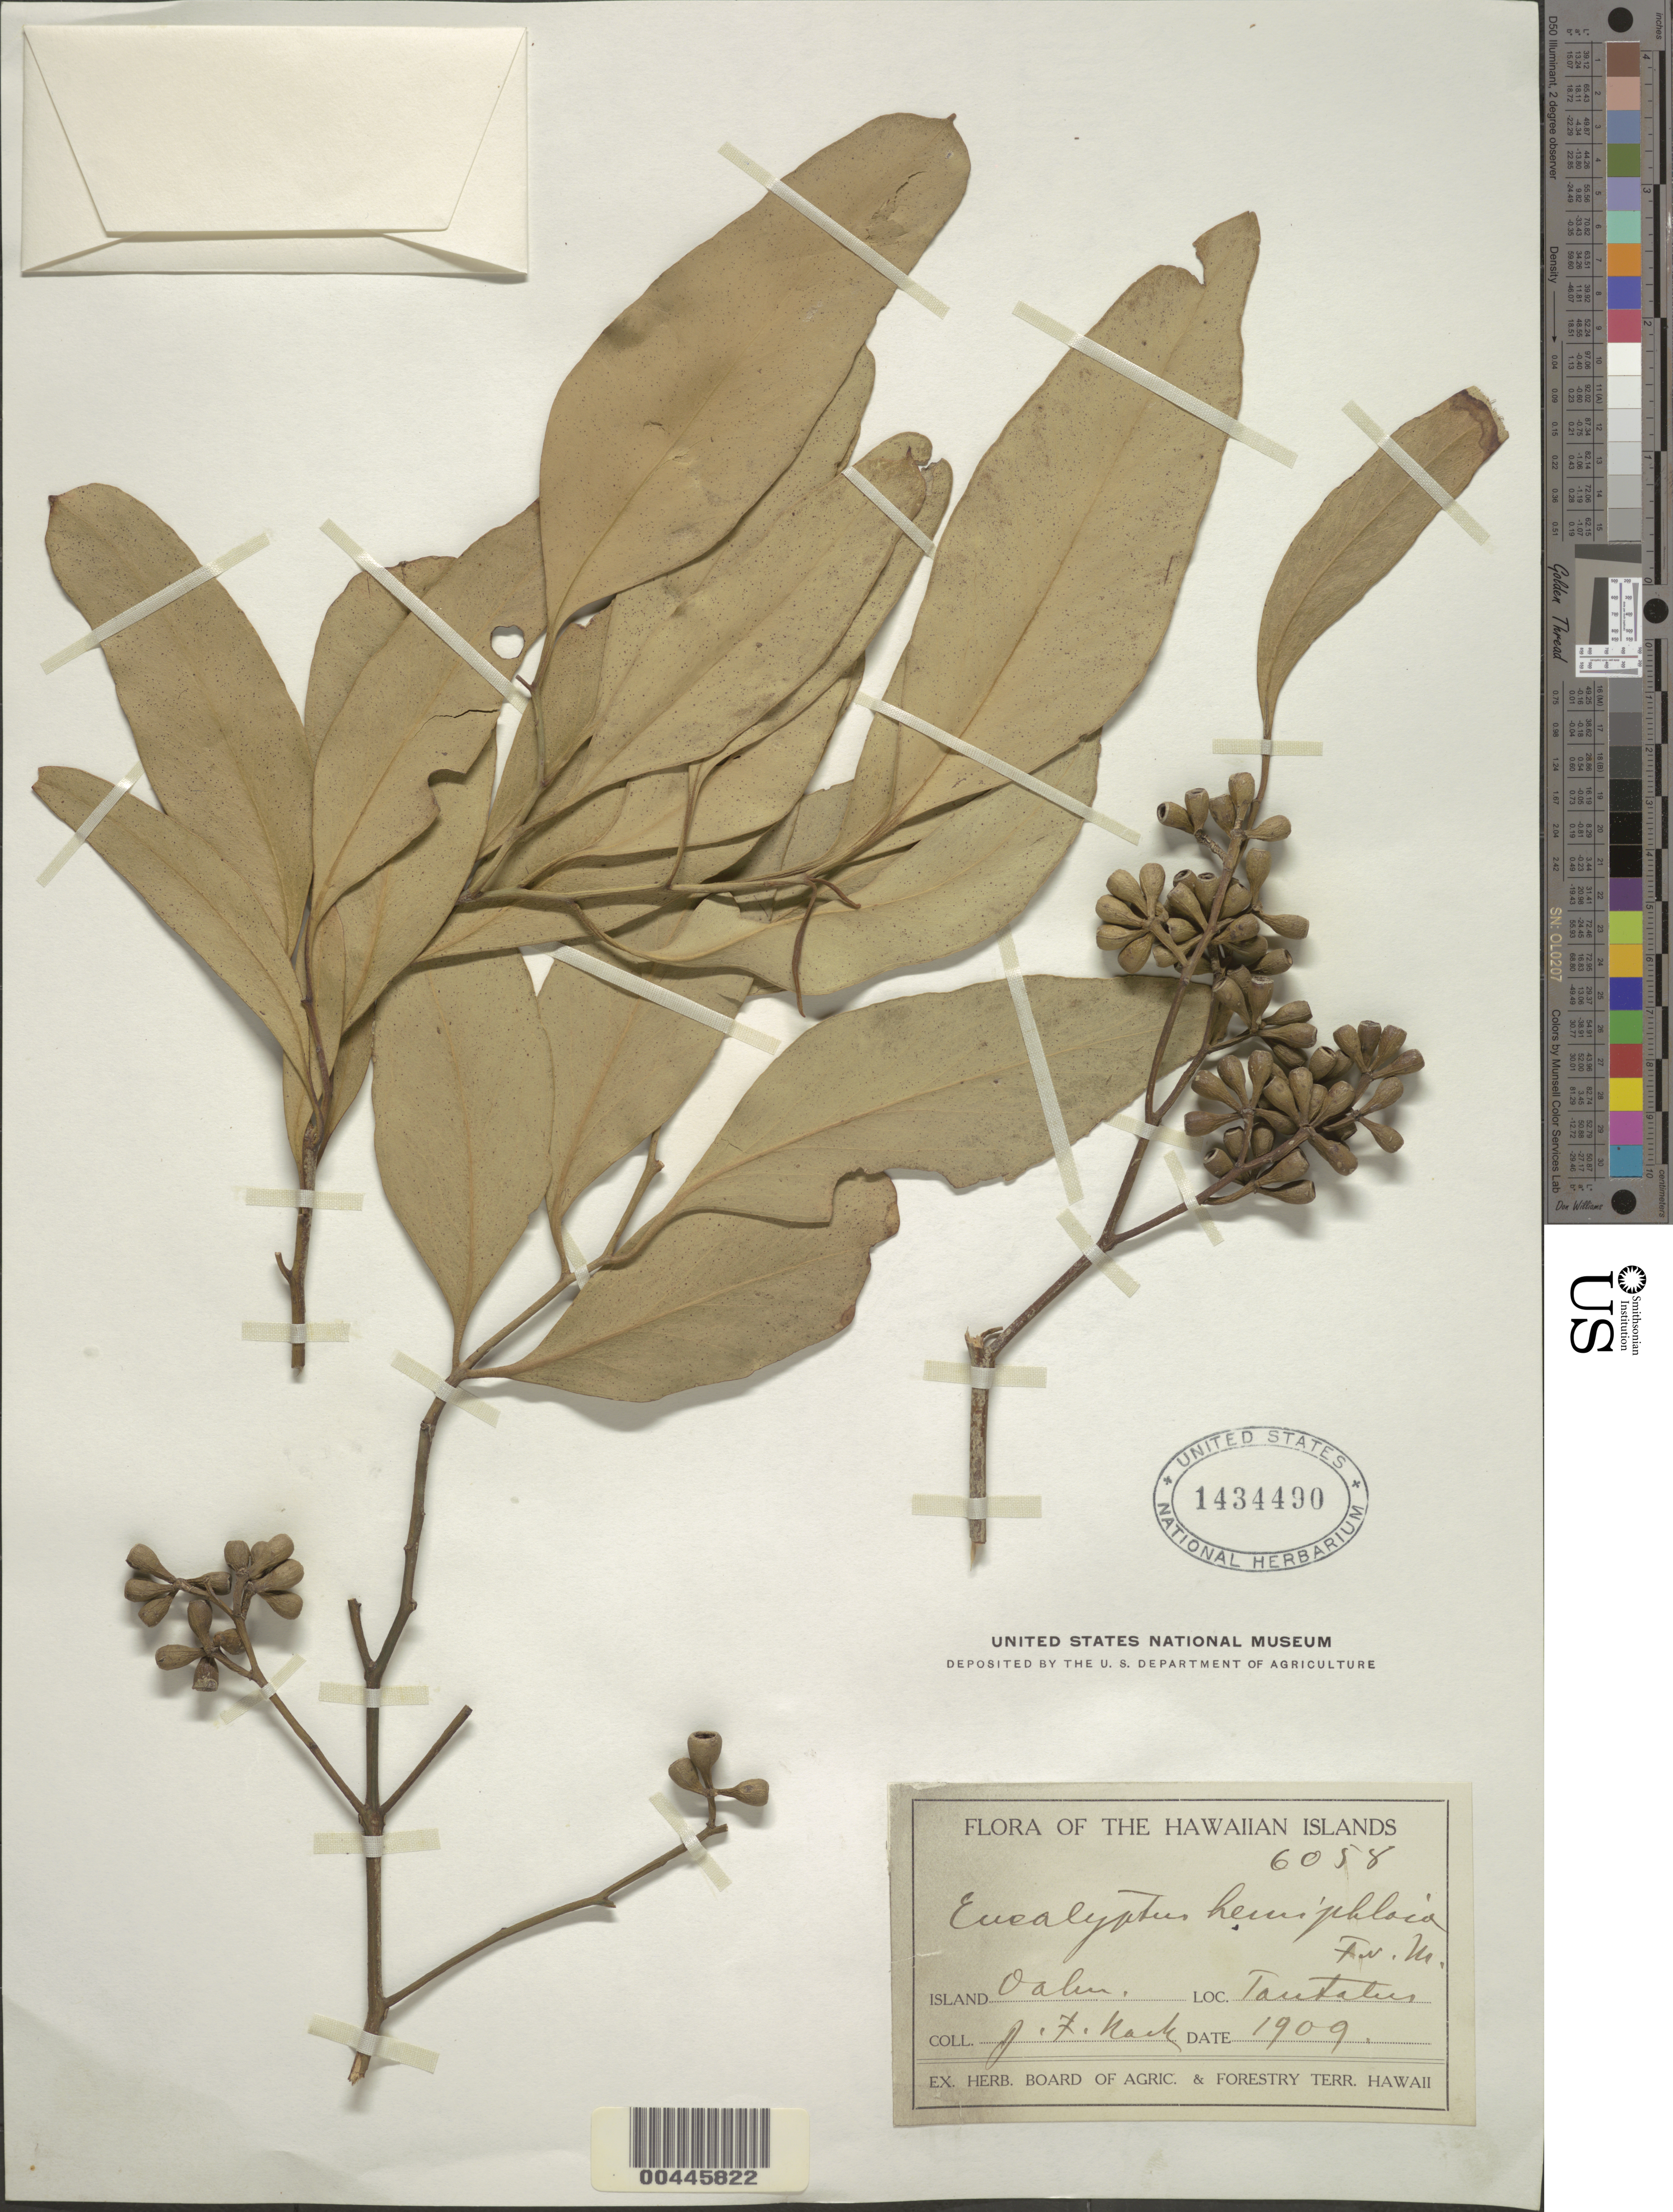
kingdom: Plantae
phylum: Tracheophyta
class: Magnoliopsida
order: Myrtales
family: Myrtaceae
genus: Eucalyptus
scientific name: Eucalyptus hemiphloia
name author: F. Muell. ex Benth.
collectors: J. F. Rock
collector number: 6058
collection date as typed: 1909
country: United States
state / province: Hawaii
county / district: Honolulu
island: Oahu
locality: Tantalus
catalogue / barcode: US 1434490